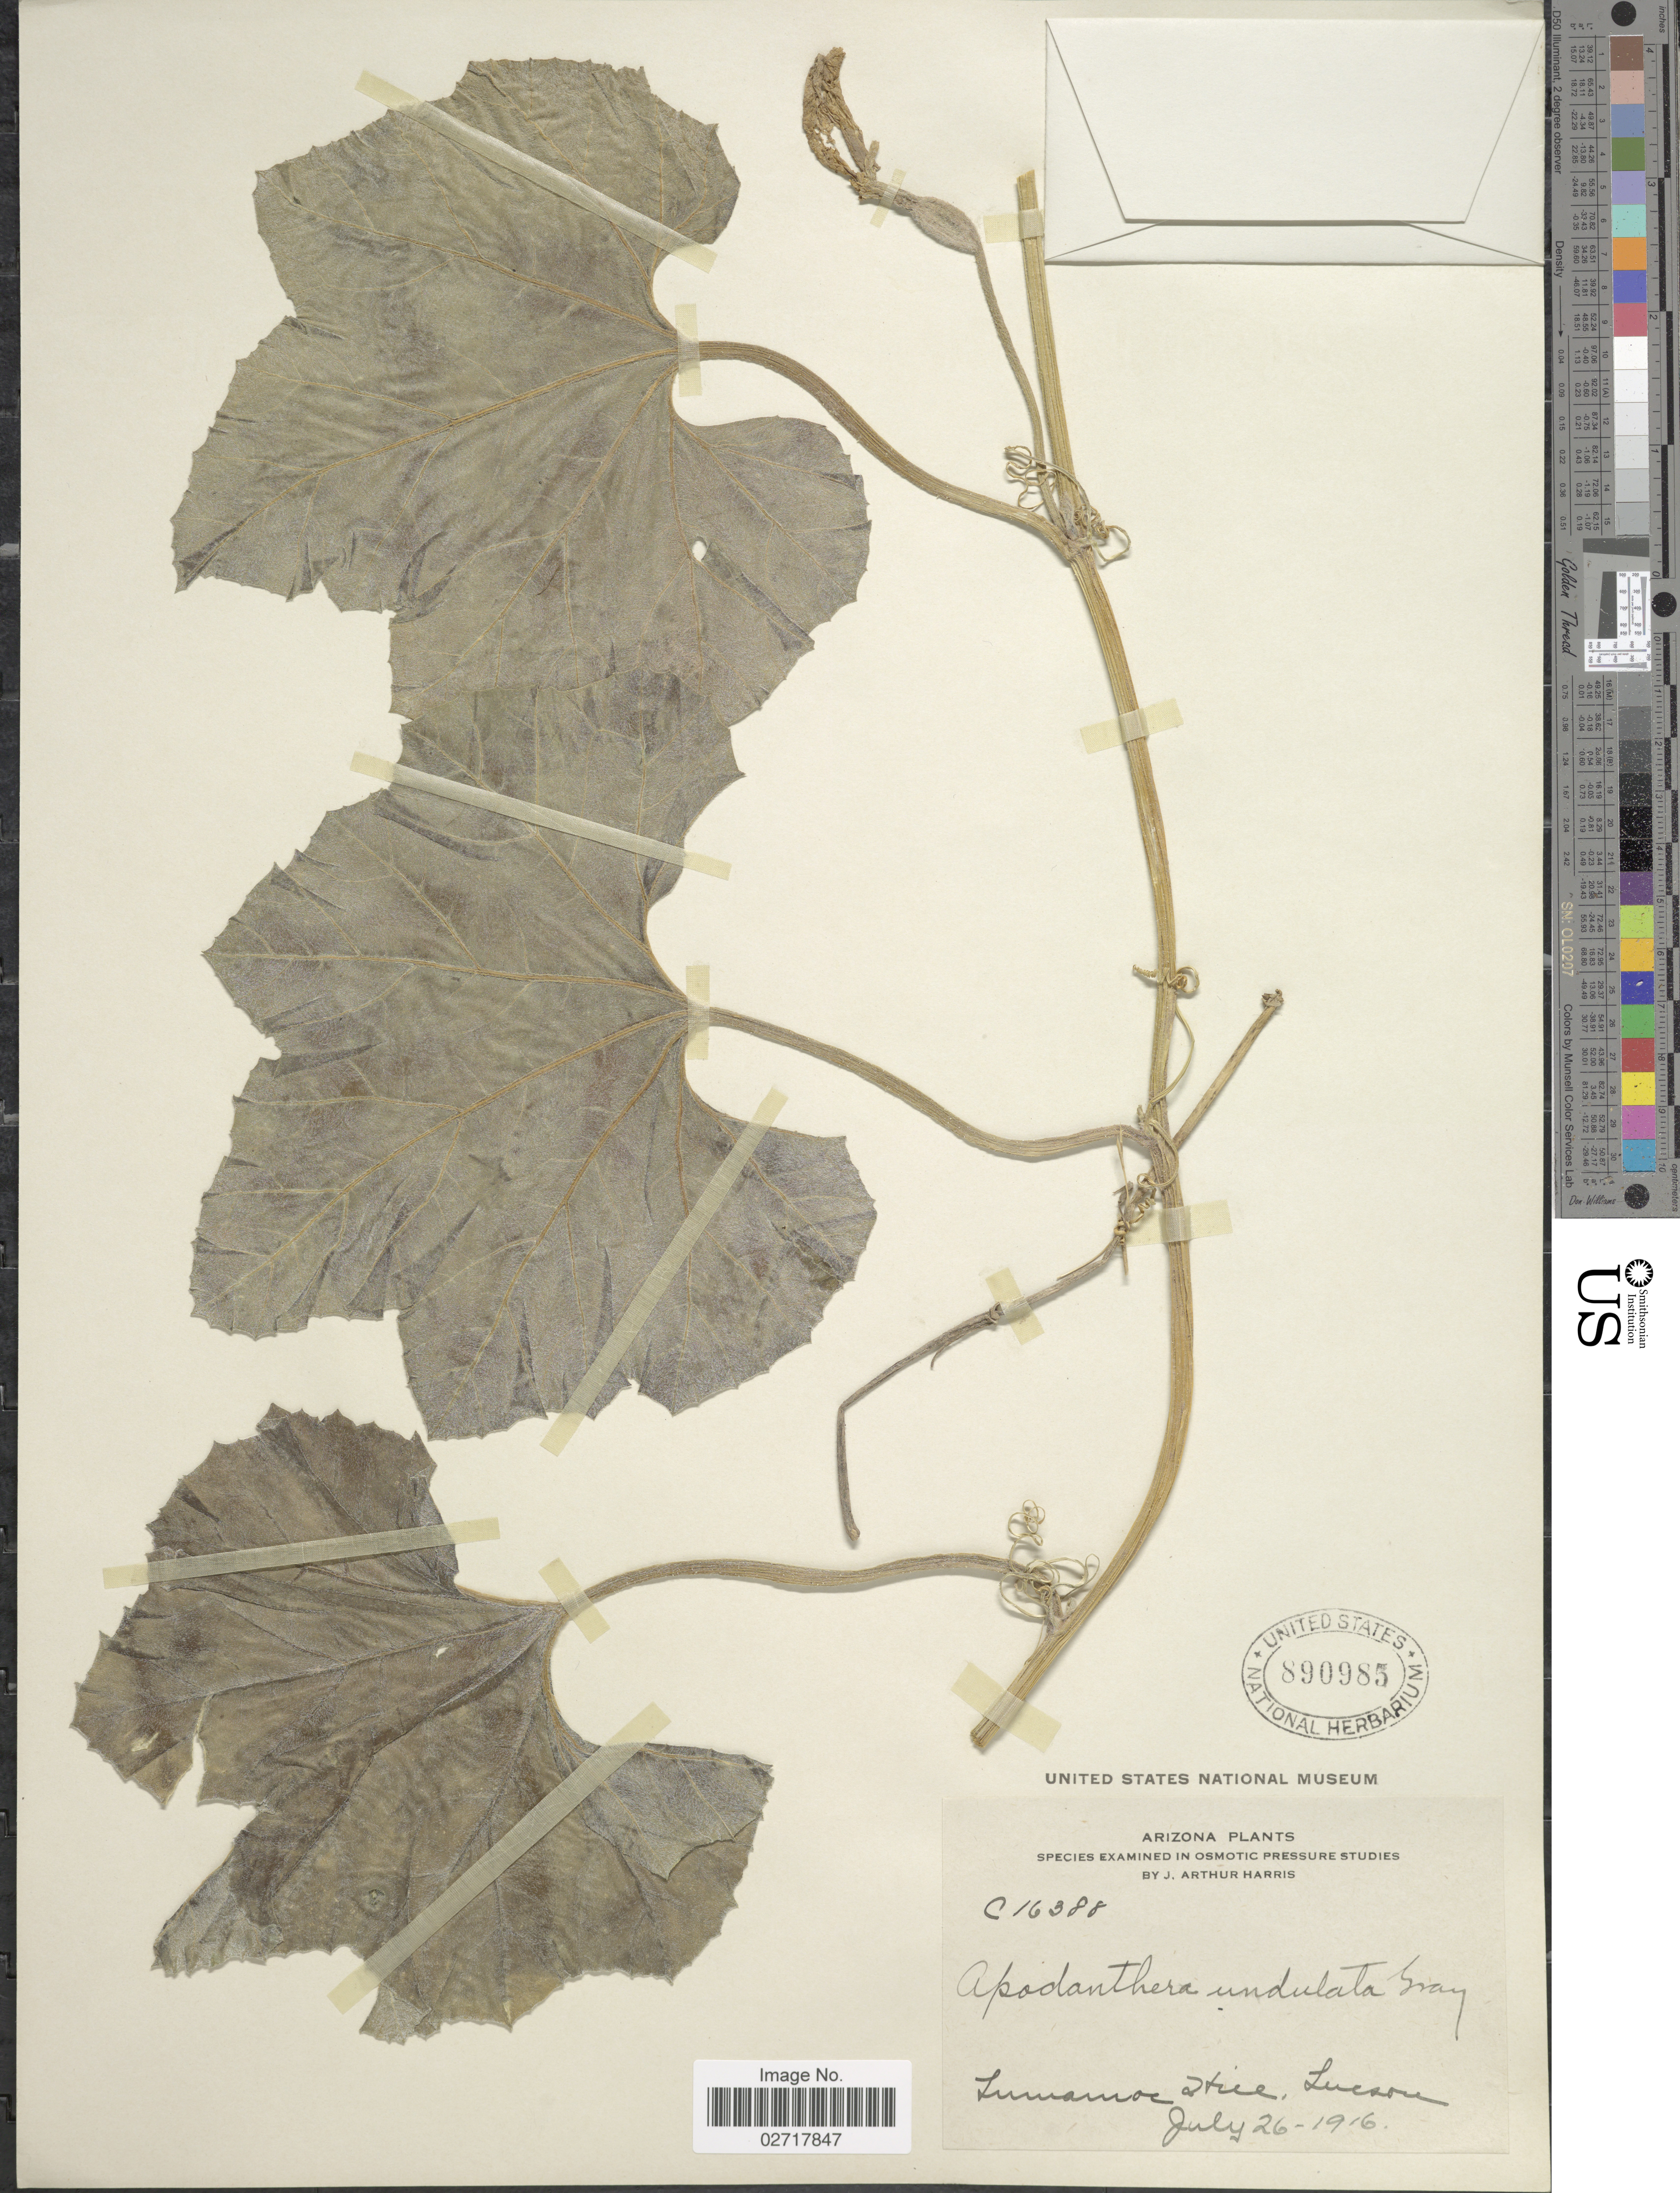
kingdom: Plantae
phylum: Tracheophyta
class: Magnoliopsida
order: Cucurbitales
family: Cucurbitaceae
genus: Apodanthera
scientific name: Apodanthera undulata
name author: A. Gray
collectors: J. A. Harris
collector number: C16388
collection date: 1916-07-26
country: United States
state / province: Arizona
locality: Tumanoc Hill, Tucson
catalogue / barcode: US 890985